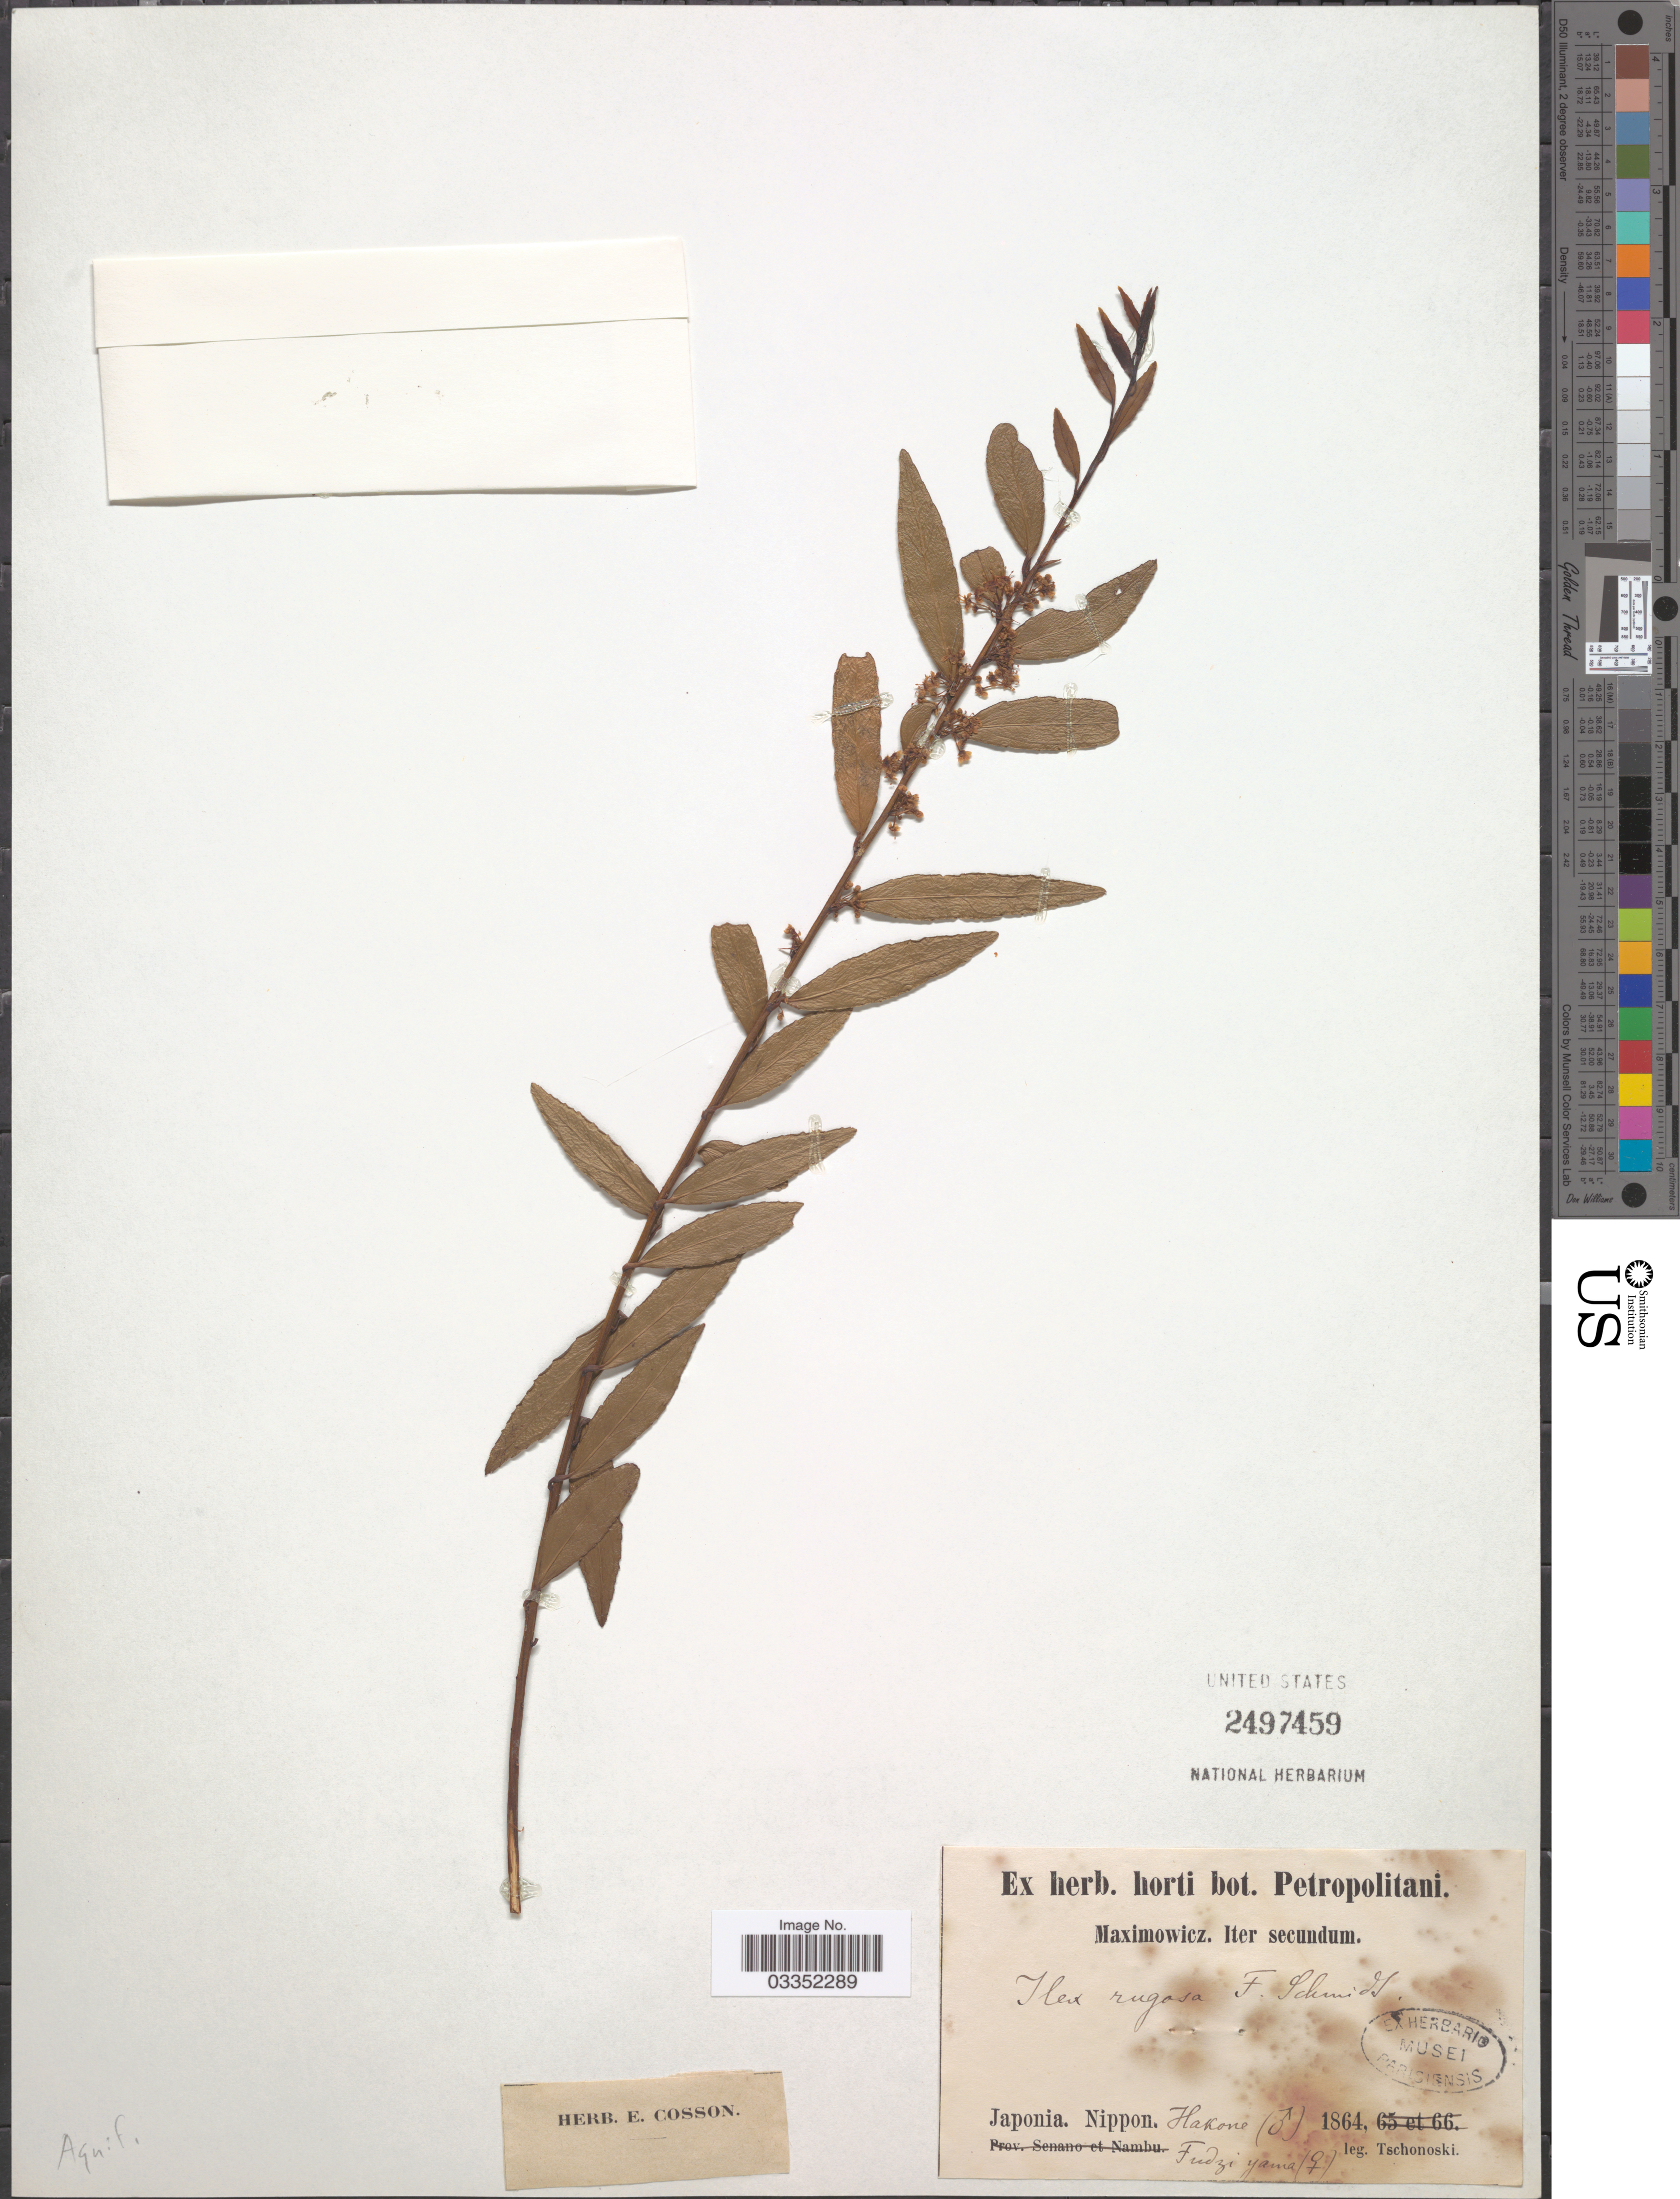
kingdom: Plantae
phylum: Tracheophyta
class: Magnoliopsida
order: Aquifoliales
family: Aquifoliaceae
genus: Ilex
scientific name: Ilex subrugosa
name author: Loes. in Sarg.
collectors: -. Tschonoski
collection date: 1864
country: Japan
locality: Japonia. Nippon, Hakone, Fudzi yama.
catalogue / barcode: US 2497459